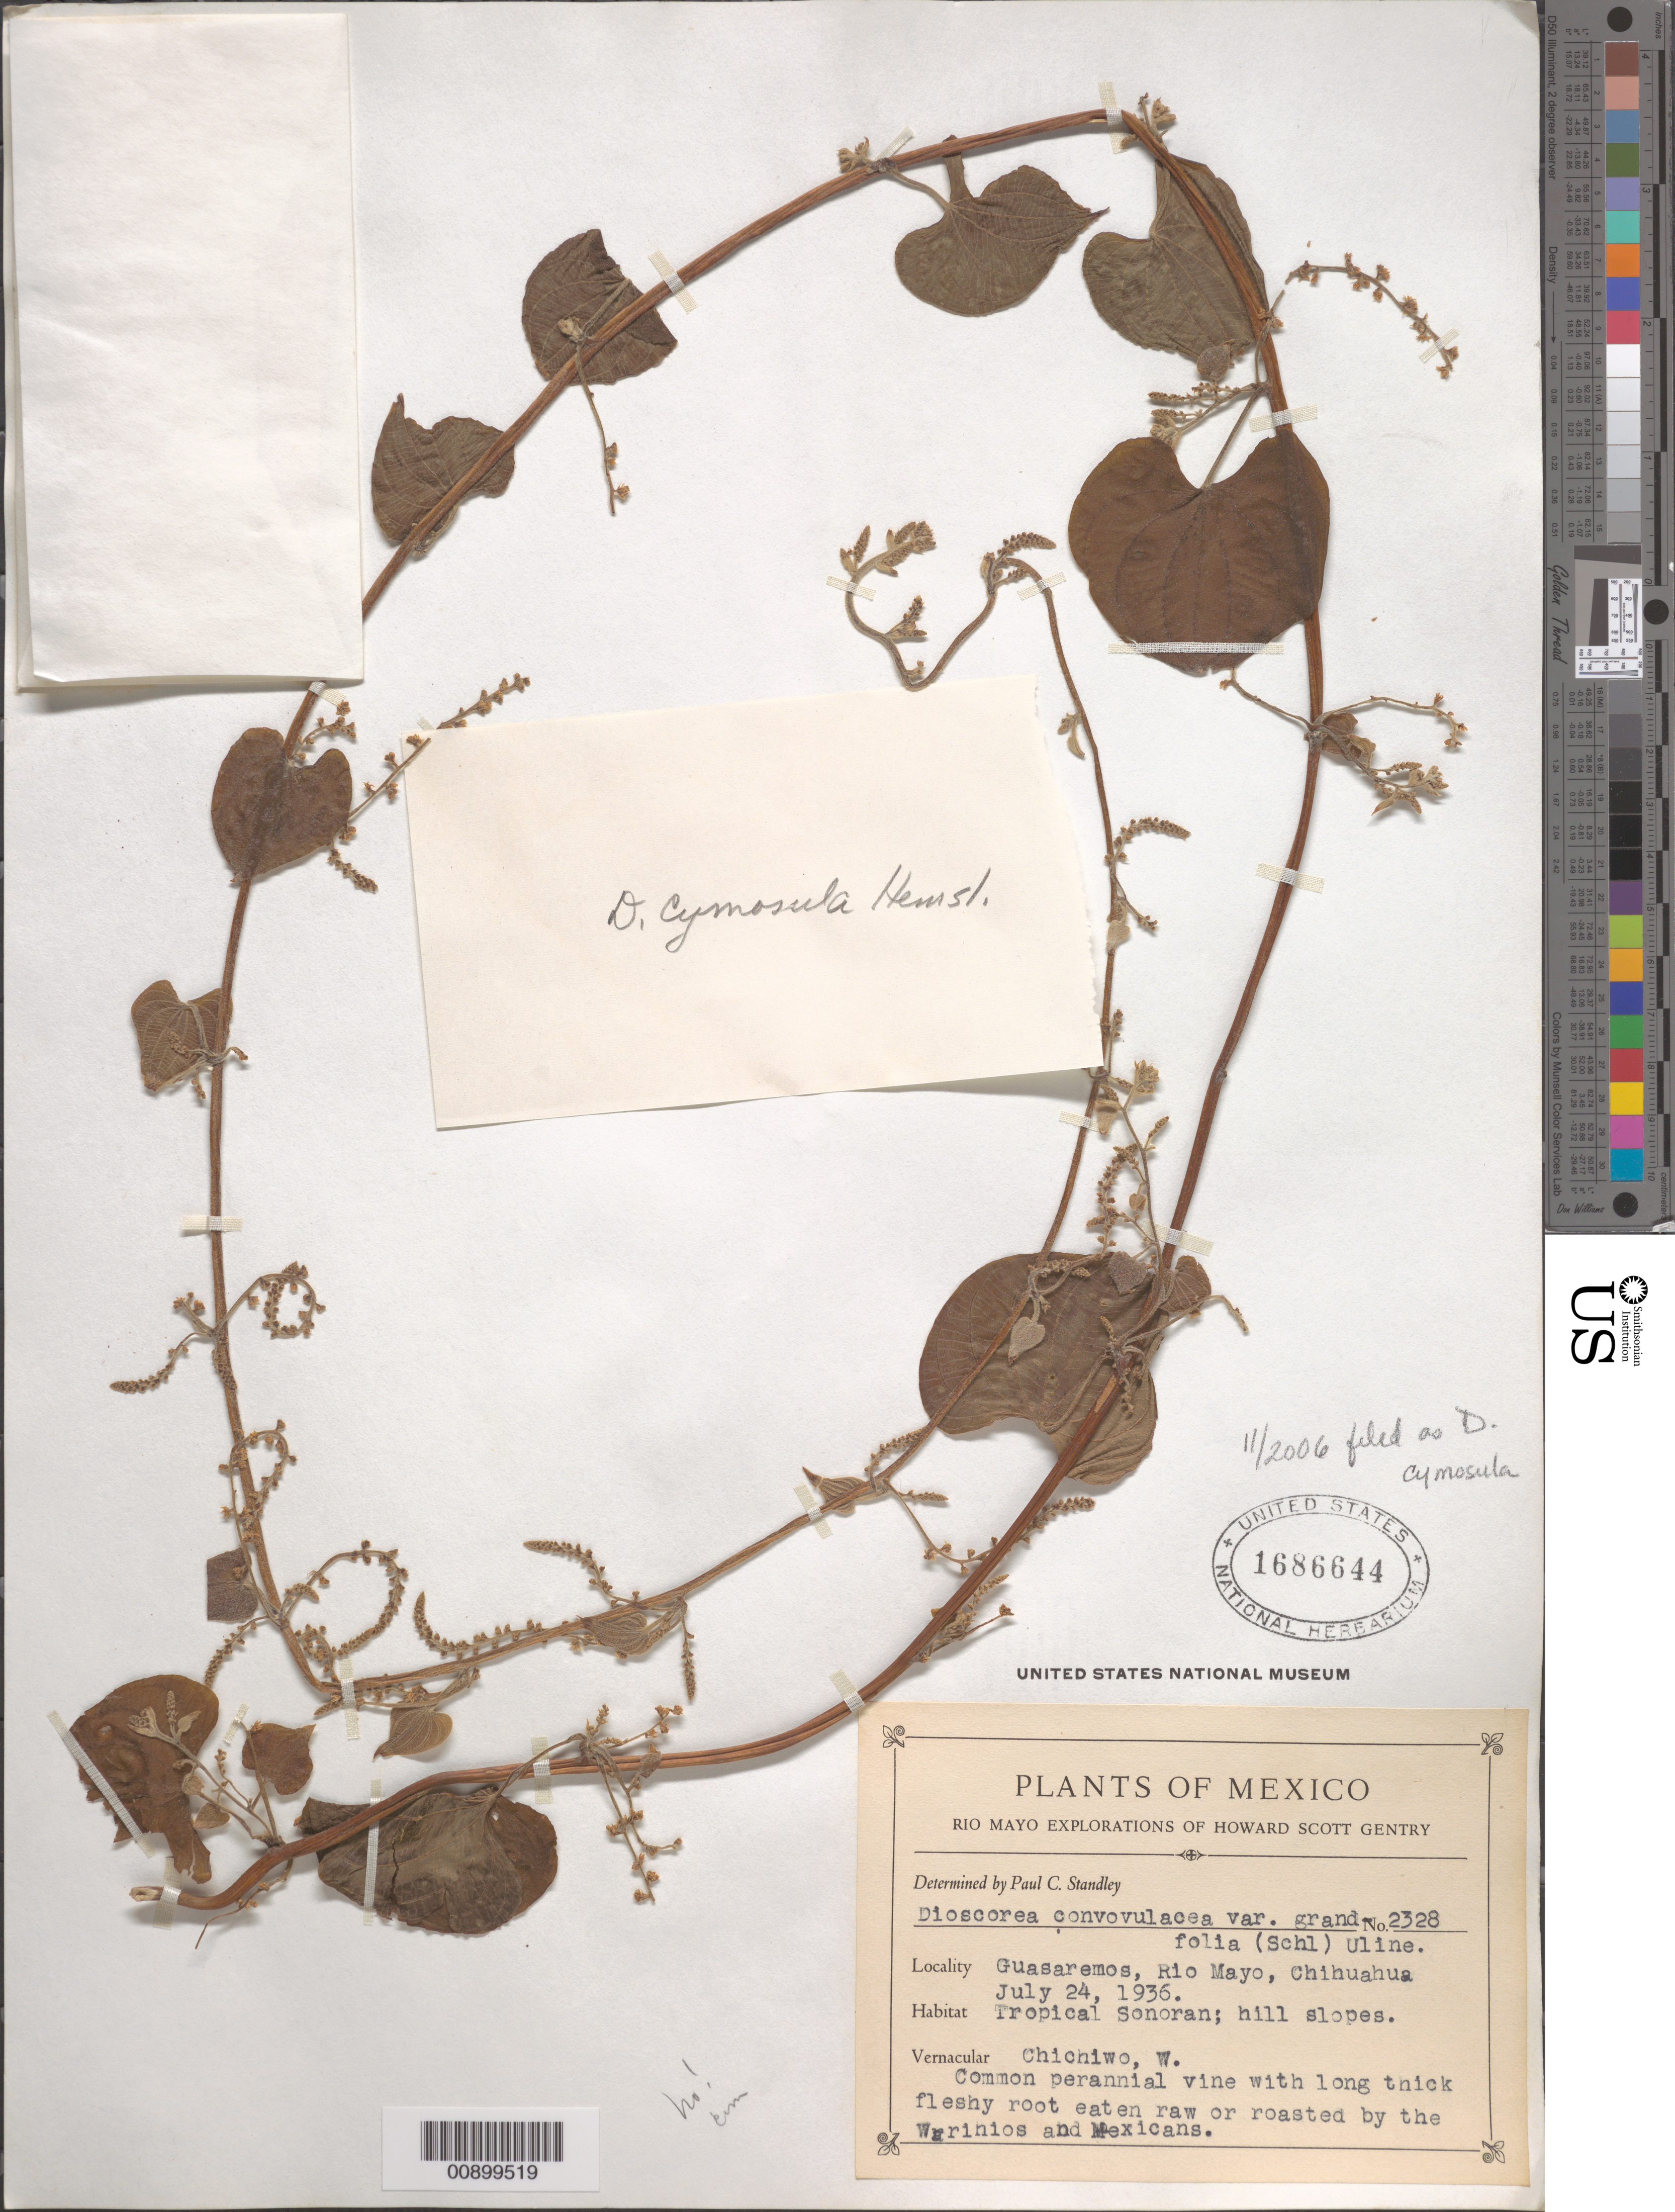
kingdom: Plantae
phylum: Tracheophyta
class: Liliopsida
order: Dioscoreales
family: Dioscoreaceae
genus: Dioscorea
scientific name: Dioscorea cymosula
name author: Hemsl.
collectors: H. S. Gentry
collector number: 2328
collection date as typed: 24 Jul 1936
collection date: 1936-07-24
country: Mexico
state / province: Chihuahua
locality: Guasaremos, Río Mayo, Chihuahua.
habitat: Tropical Sonoran; hill slopes.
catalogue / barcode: US 1686644